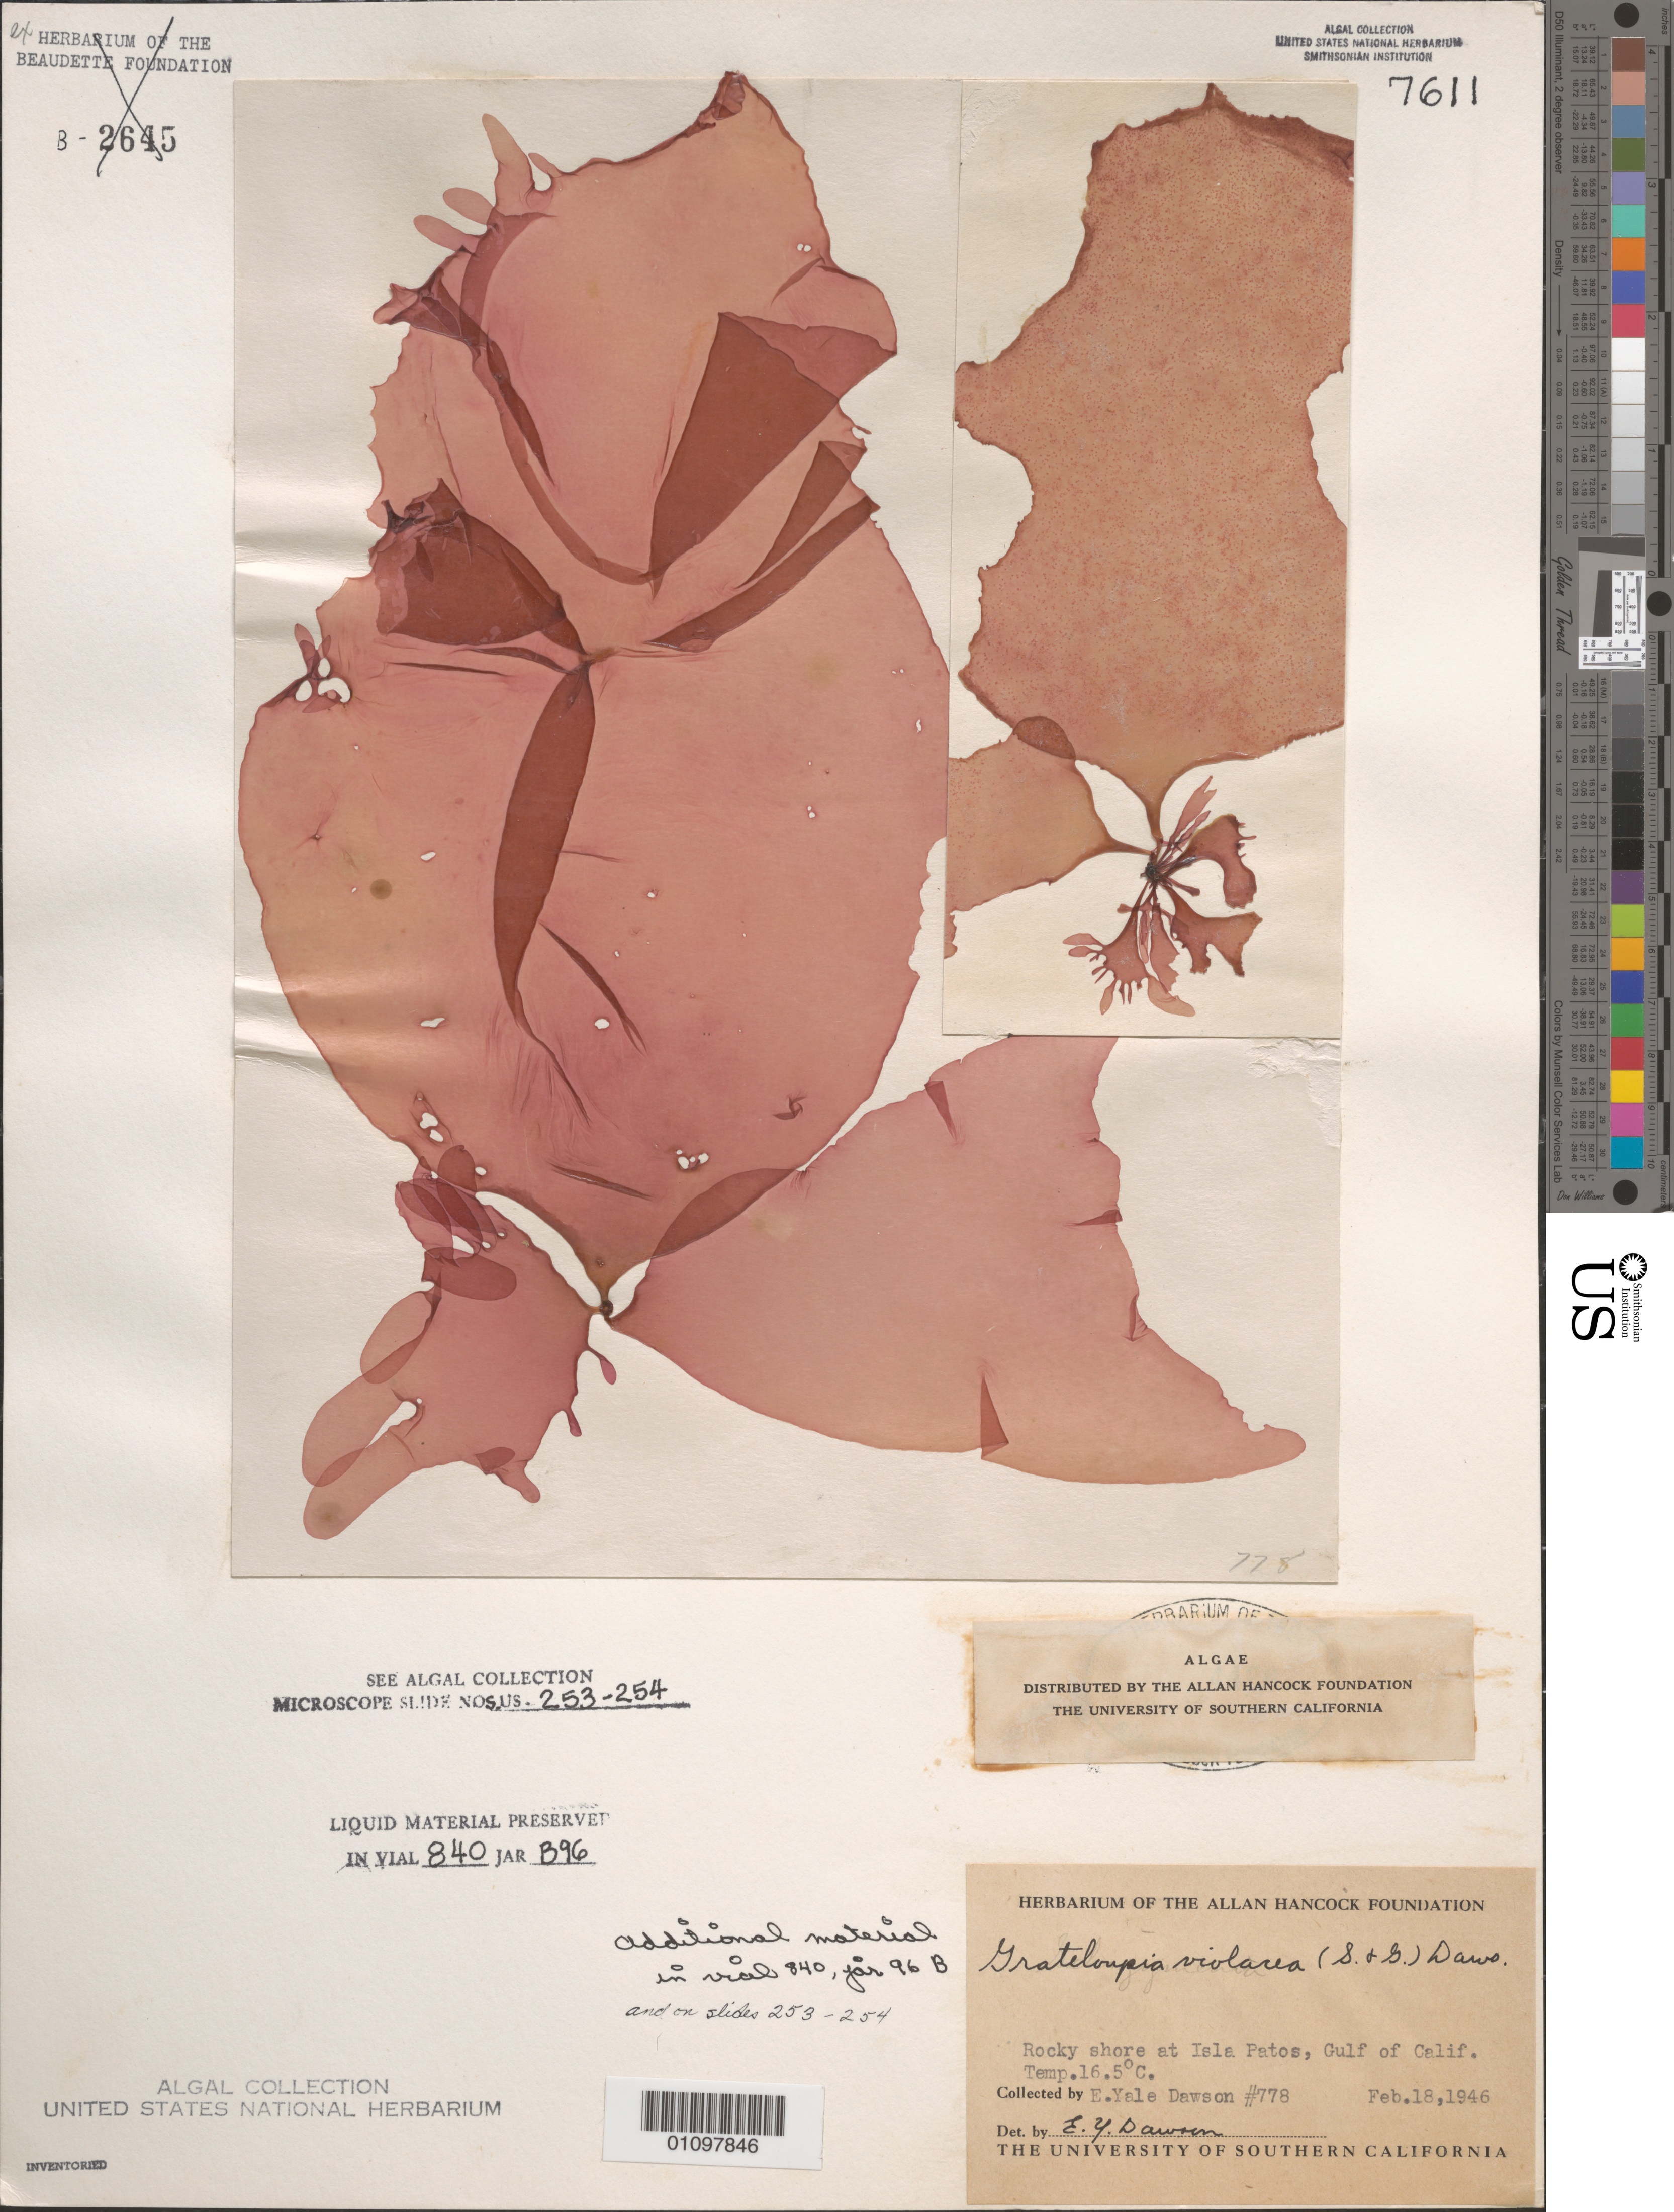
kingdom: Plantae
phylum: Rhodophyta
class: Florideophyceae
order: Halymeniales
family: Halymeniaceae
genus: Grateloupia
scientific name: Grateloupia violacea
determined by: Dawson, E. Y.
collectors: E. Y. Dawson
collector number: EYD 778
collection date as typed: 18 Feb 1946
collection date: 1946-02-18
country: Mexico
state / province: Baja California Sur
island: Isla Patos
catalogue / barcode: US 7611